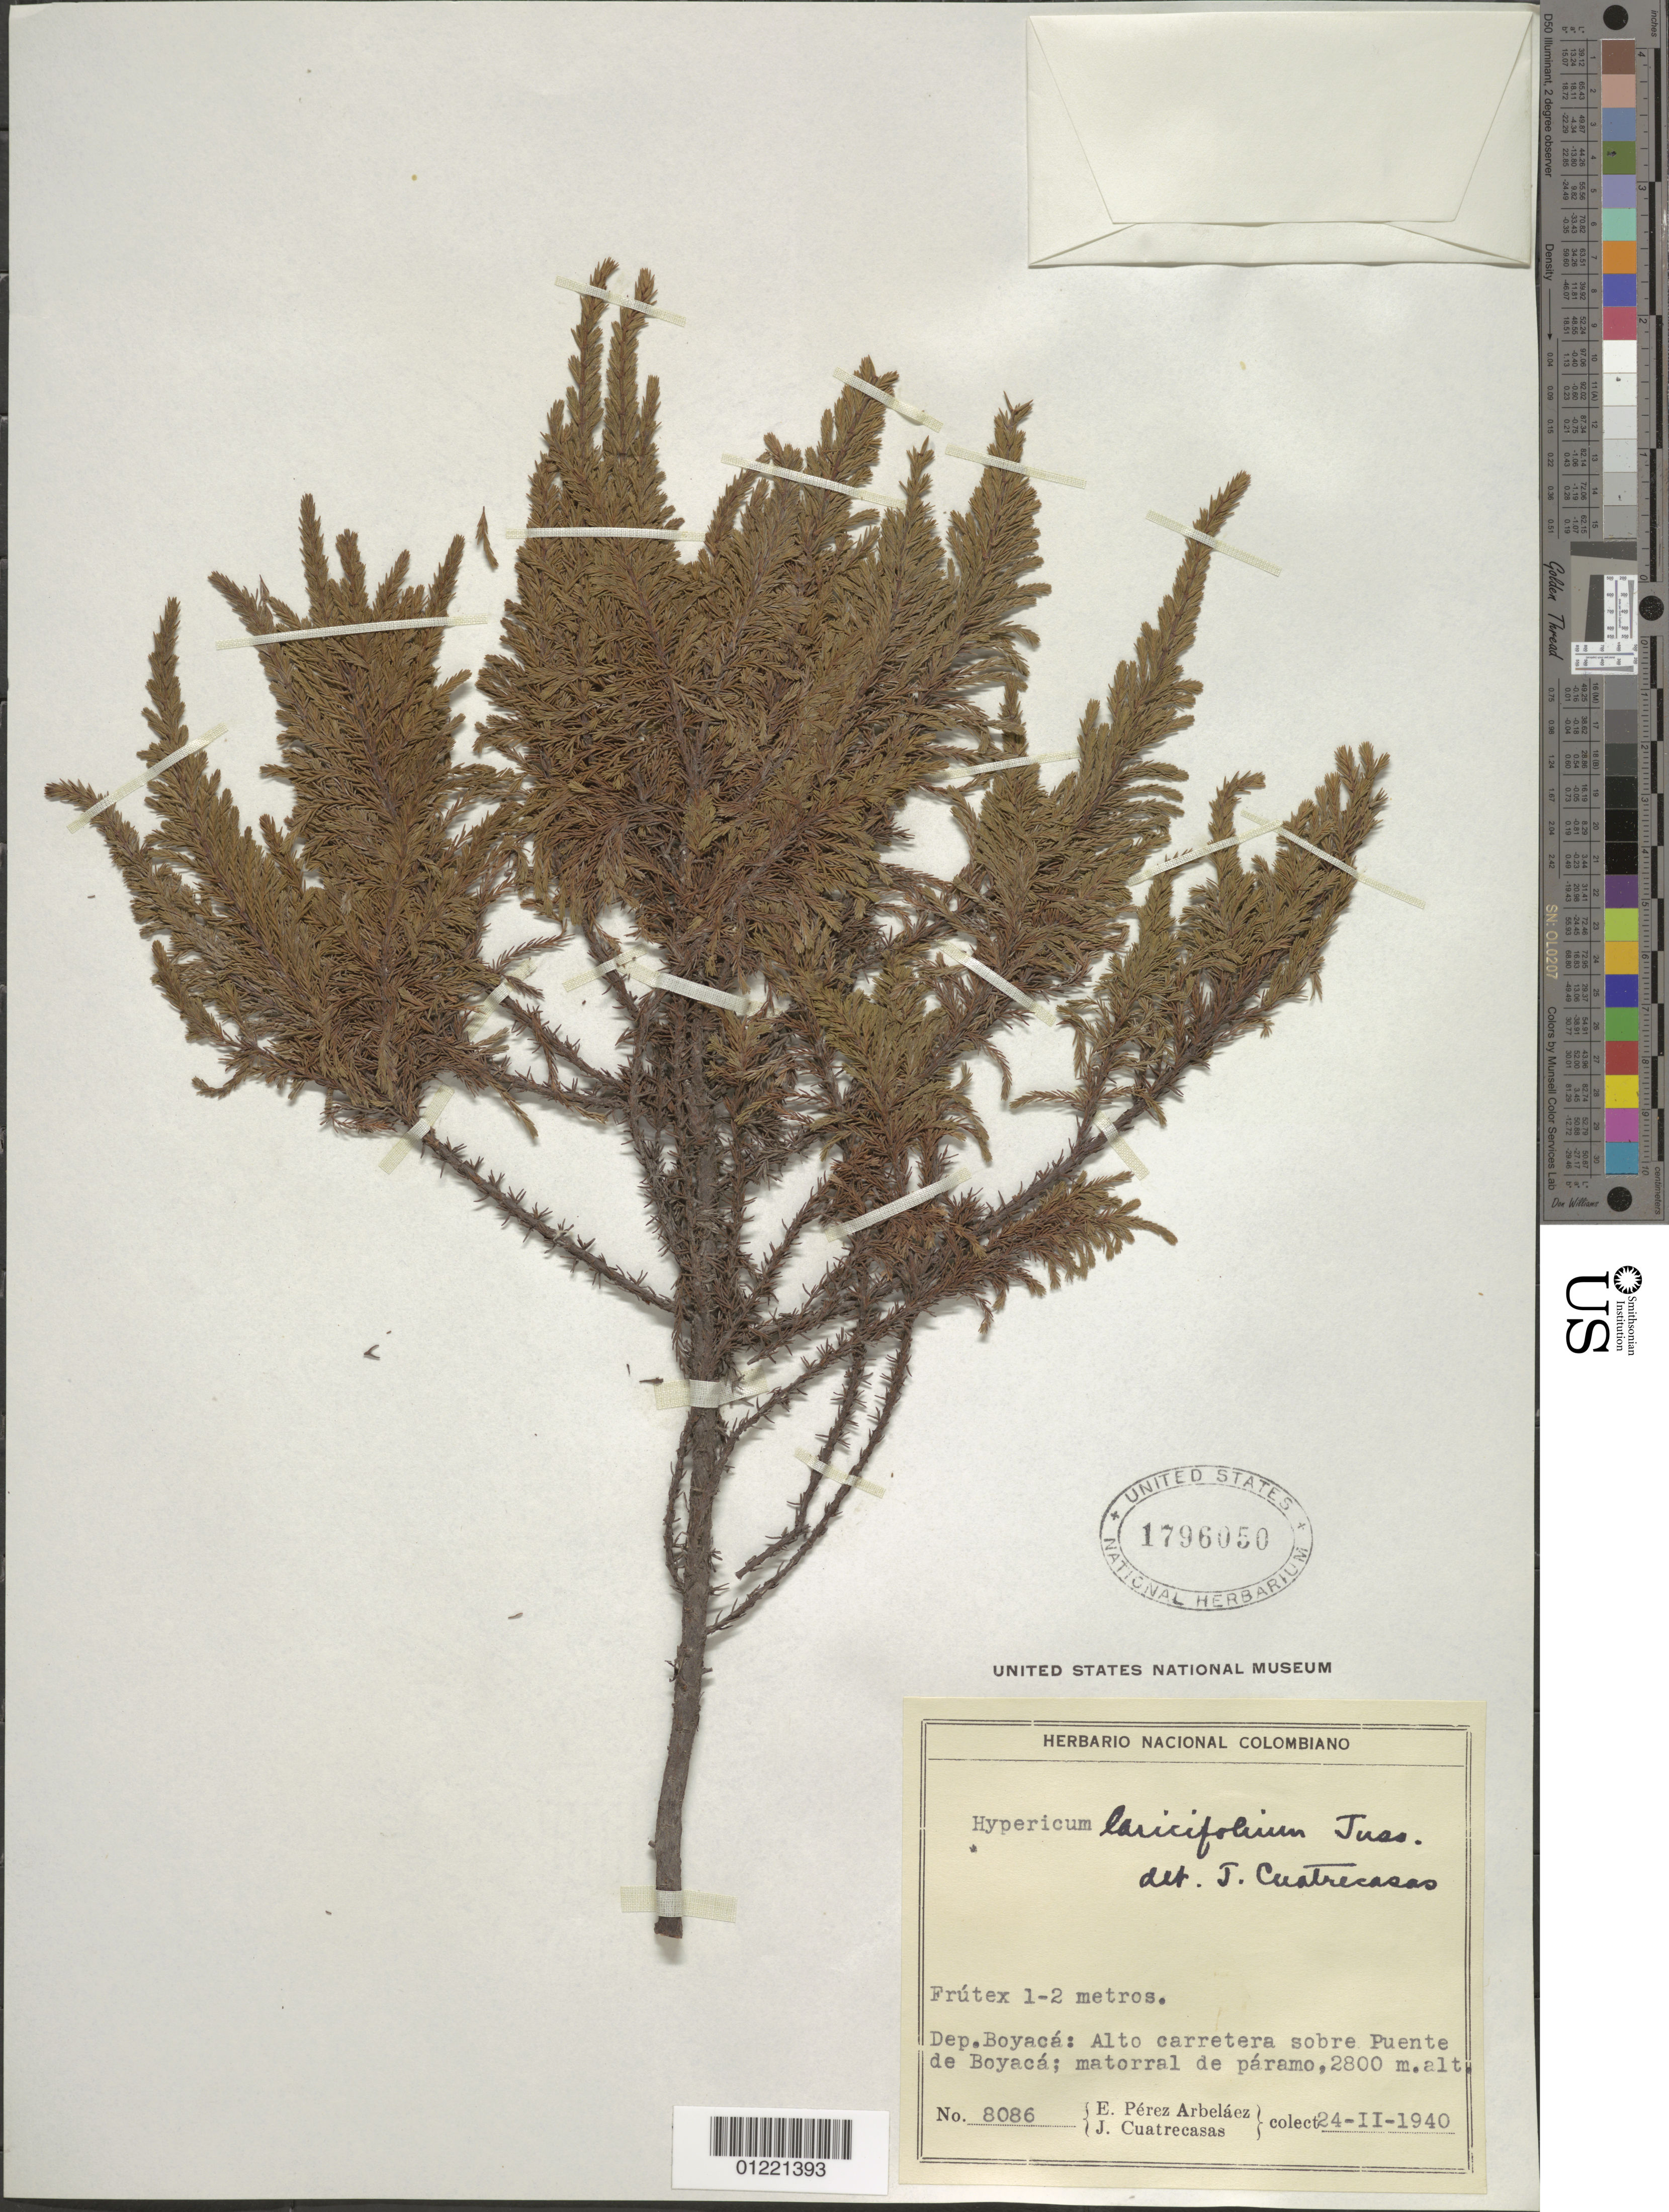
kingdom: Plantae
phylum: Tracheophyta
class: Magnoliopsida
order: Malpighiales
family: Hypericaceae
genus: Hypericum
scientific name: Hypericum laricifolium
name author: Juss.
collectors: E. Pérez Arbeláez & J. Cuatrecasas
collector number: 8086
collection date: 1940-02-24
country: Colombia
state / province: Boyacá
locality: Alto carretera sobre Puente de Boyacá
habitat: matorral de paramo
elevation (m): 2800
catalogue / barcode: US 1796050